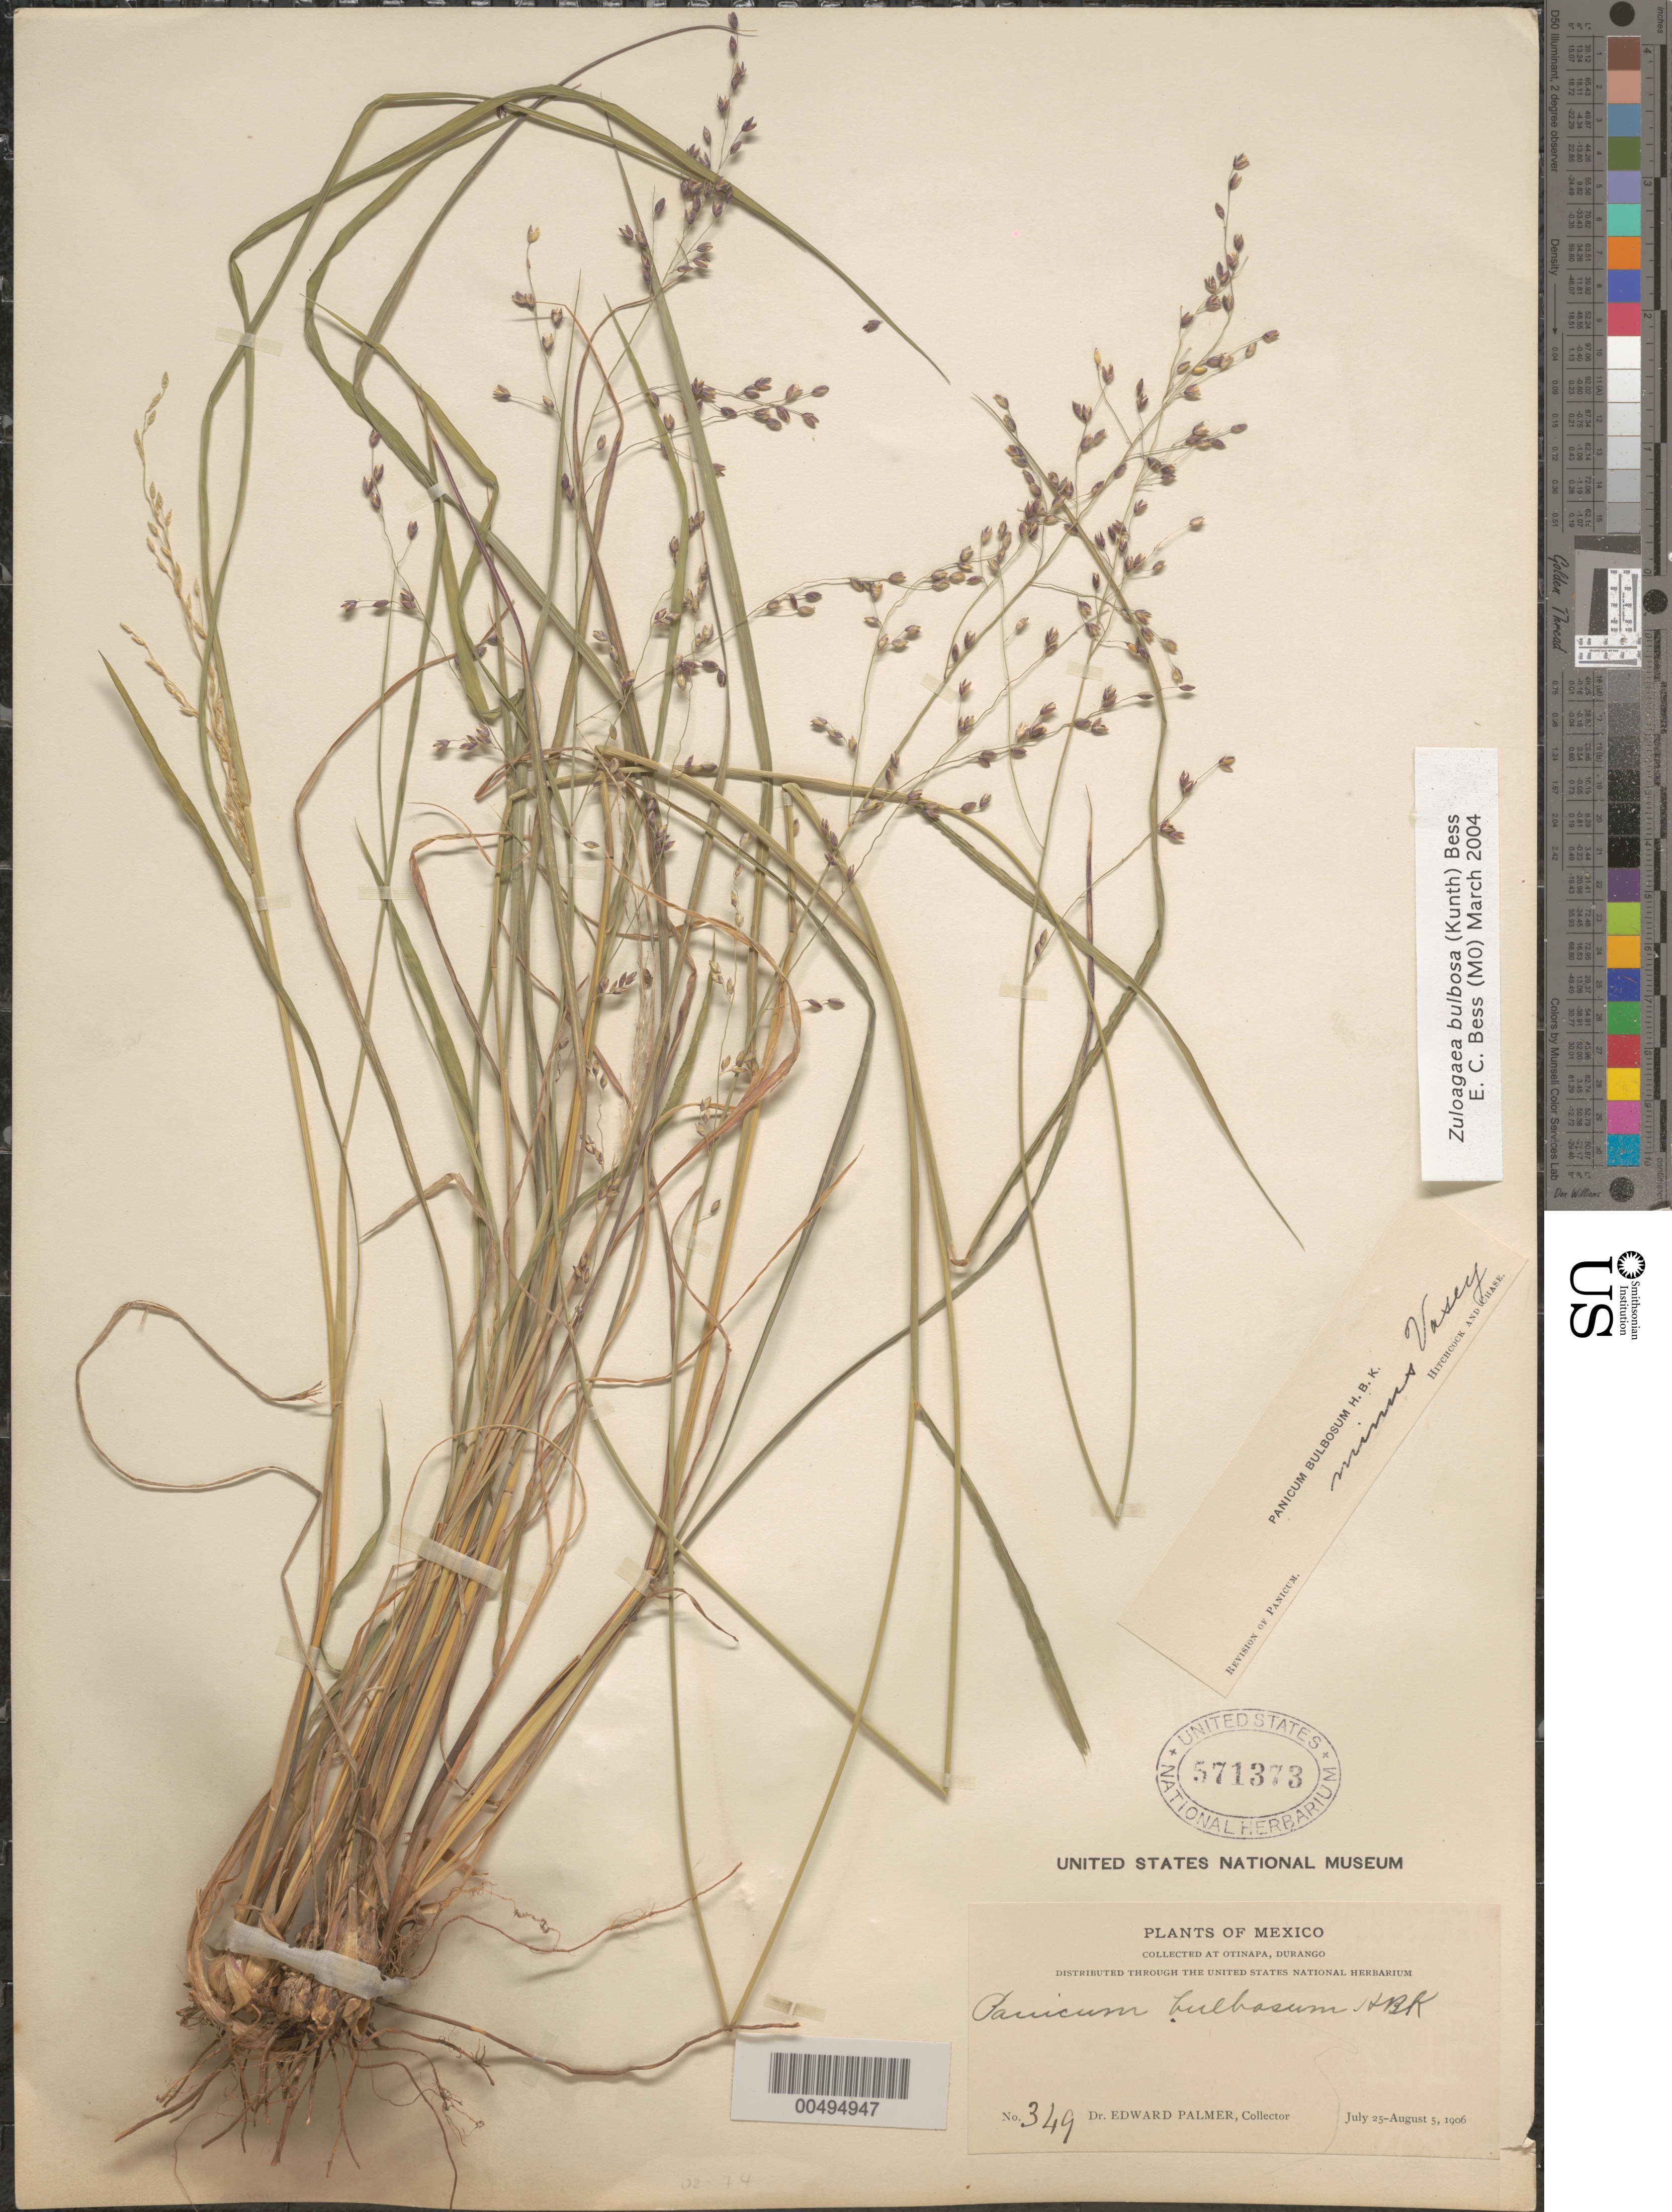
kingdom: Plantae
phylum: Tracheophyta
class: Liliopsida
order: Poales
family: Poaceae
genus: Panicum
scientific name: Panicum bulbosum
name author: Kunth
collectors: E. Palmer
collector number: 349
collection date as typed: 25 Jul 1906 to 5 Aug 1906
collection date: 1906-07-25/1906-08-05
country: Mexico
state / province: Durango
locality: At Otinapa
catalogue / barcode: US 571373